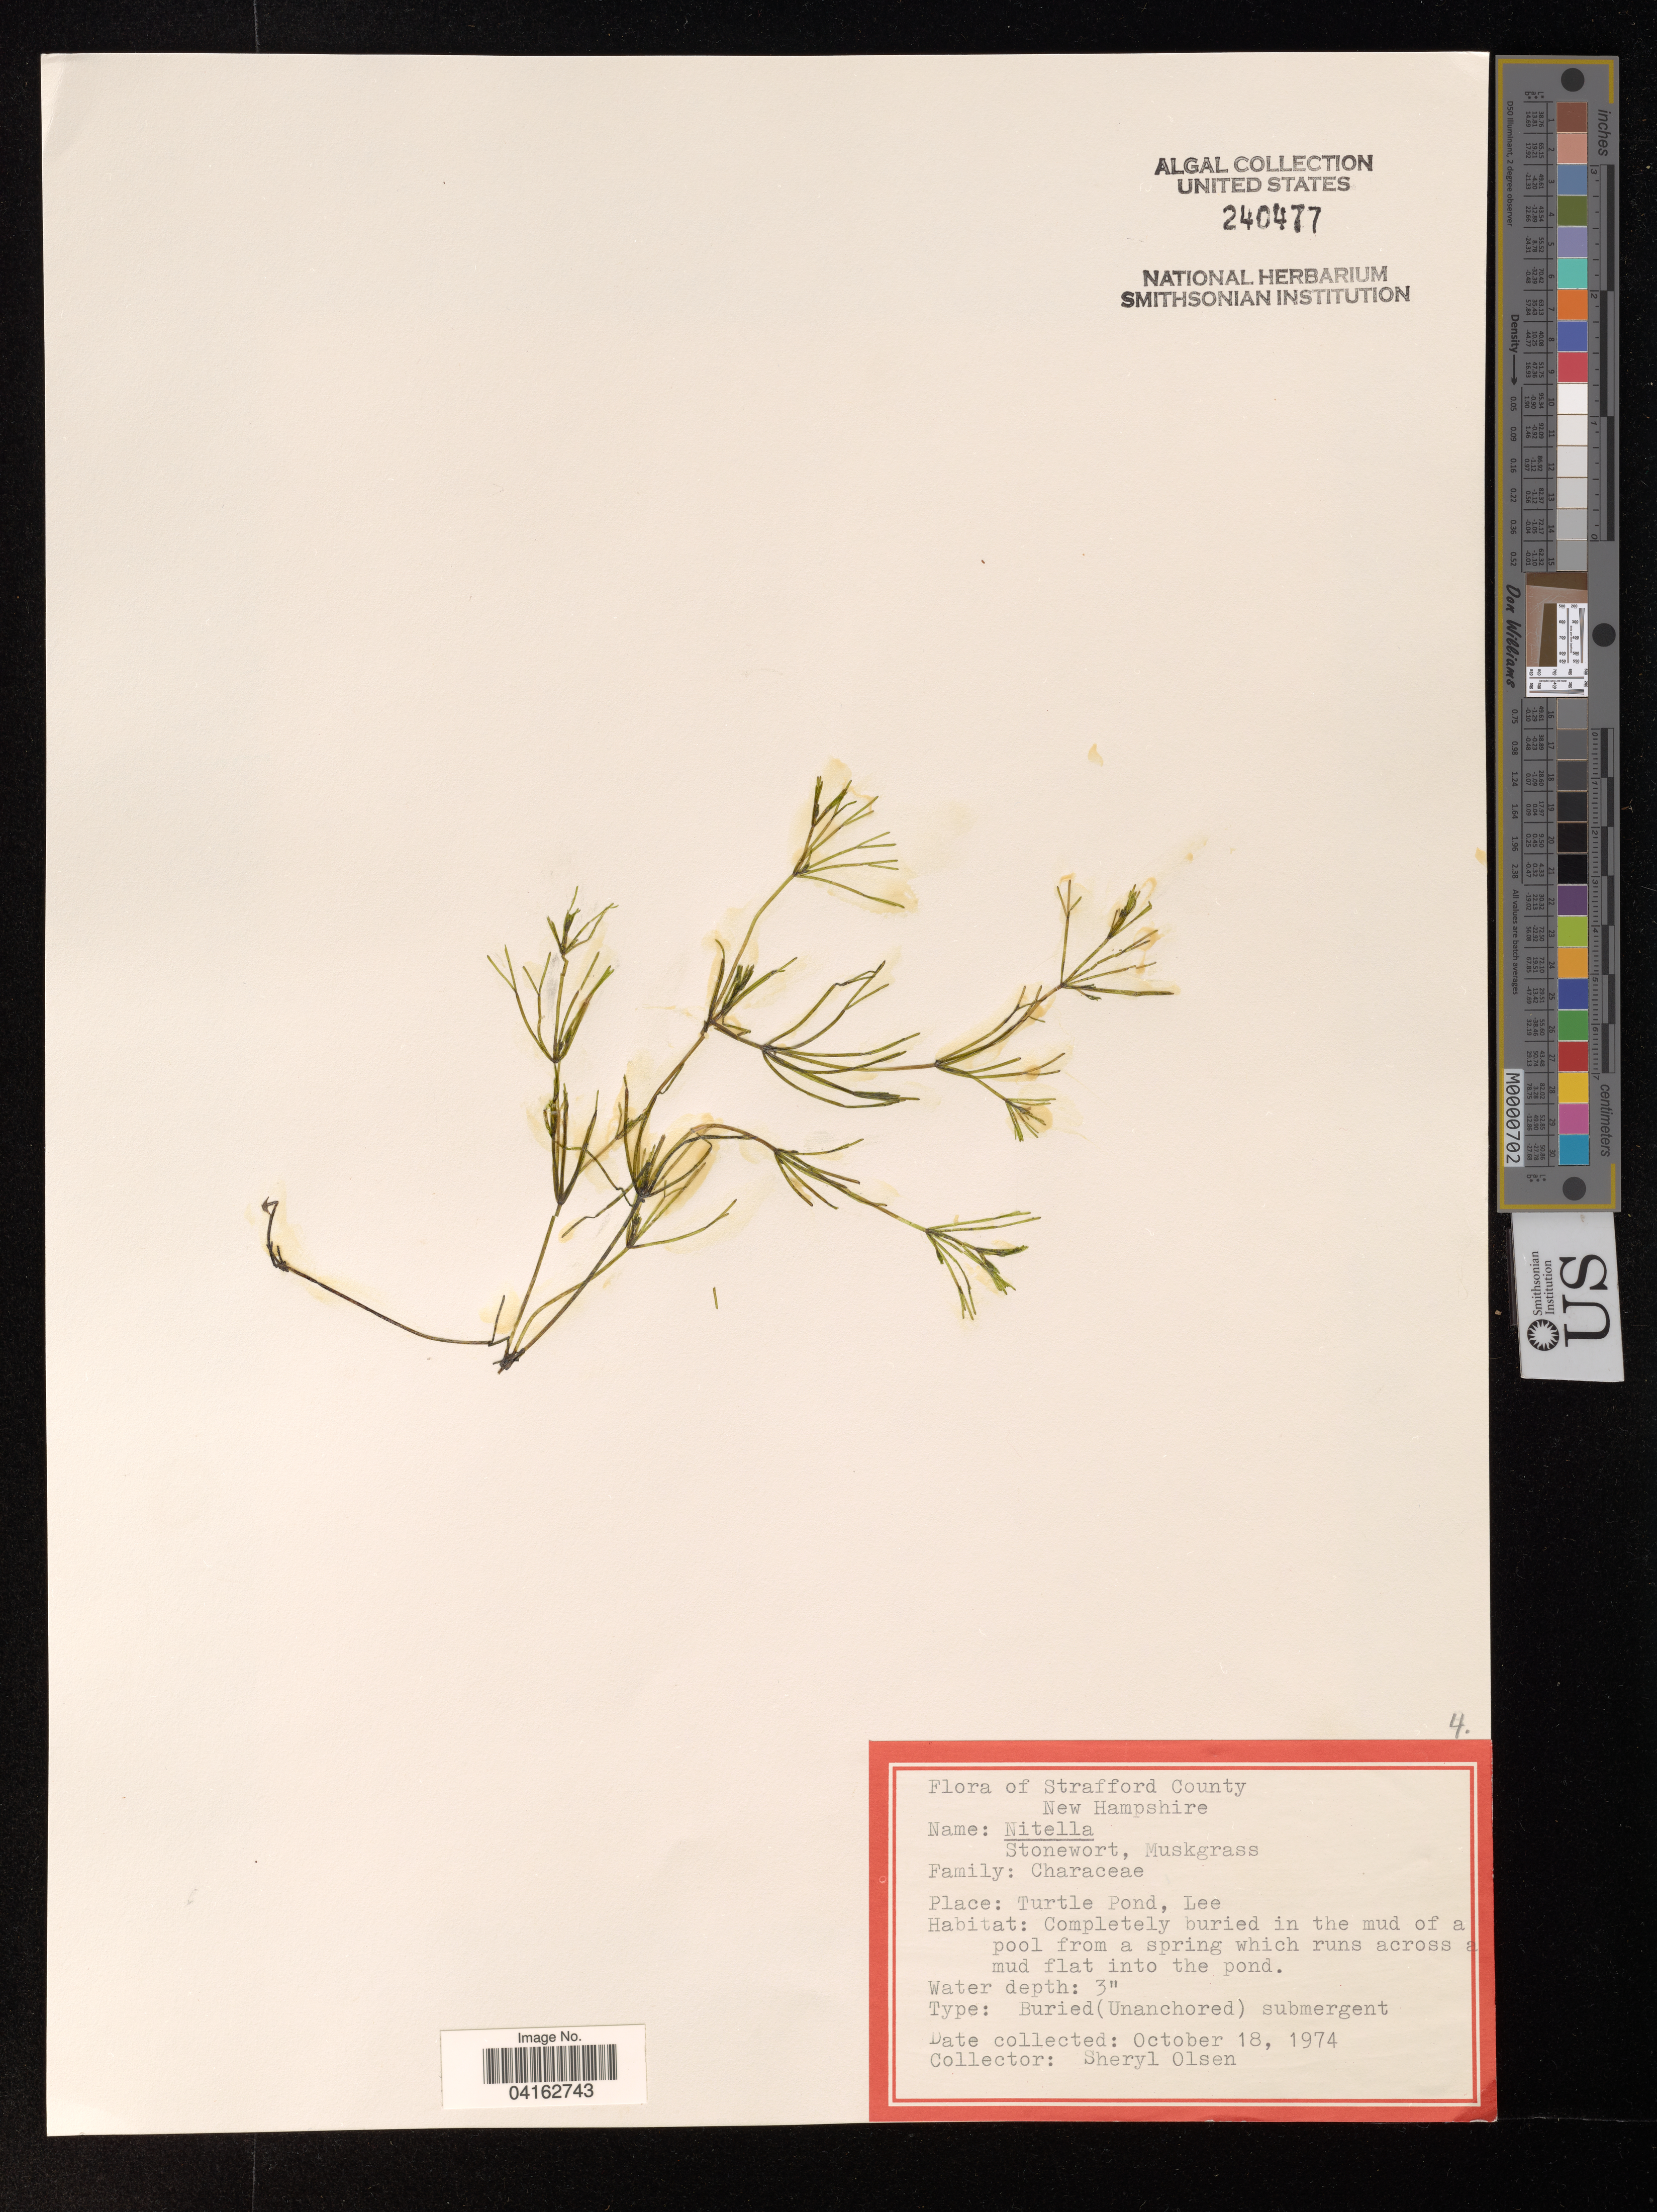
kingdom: Plantae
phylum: Charophyta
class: Charophyceae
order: Charales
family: Characeae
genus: Nitella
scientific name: Nitella sp.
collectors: S. Olsen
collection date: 1974-10-18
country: United States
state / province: New Hampshire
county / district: Strafford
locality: Turtle Pond, Lee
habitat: Completely buried in the mud of a pool from a spring which runs across a mud flat into the pond.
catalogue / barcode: US 240477